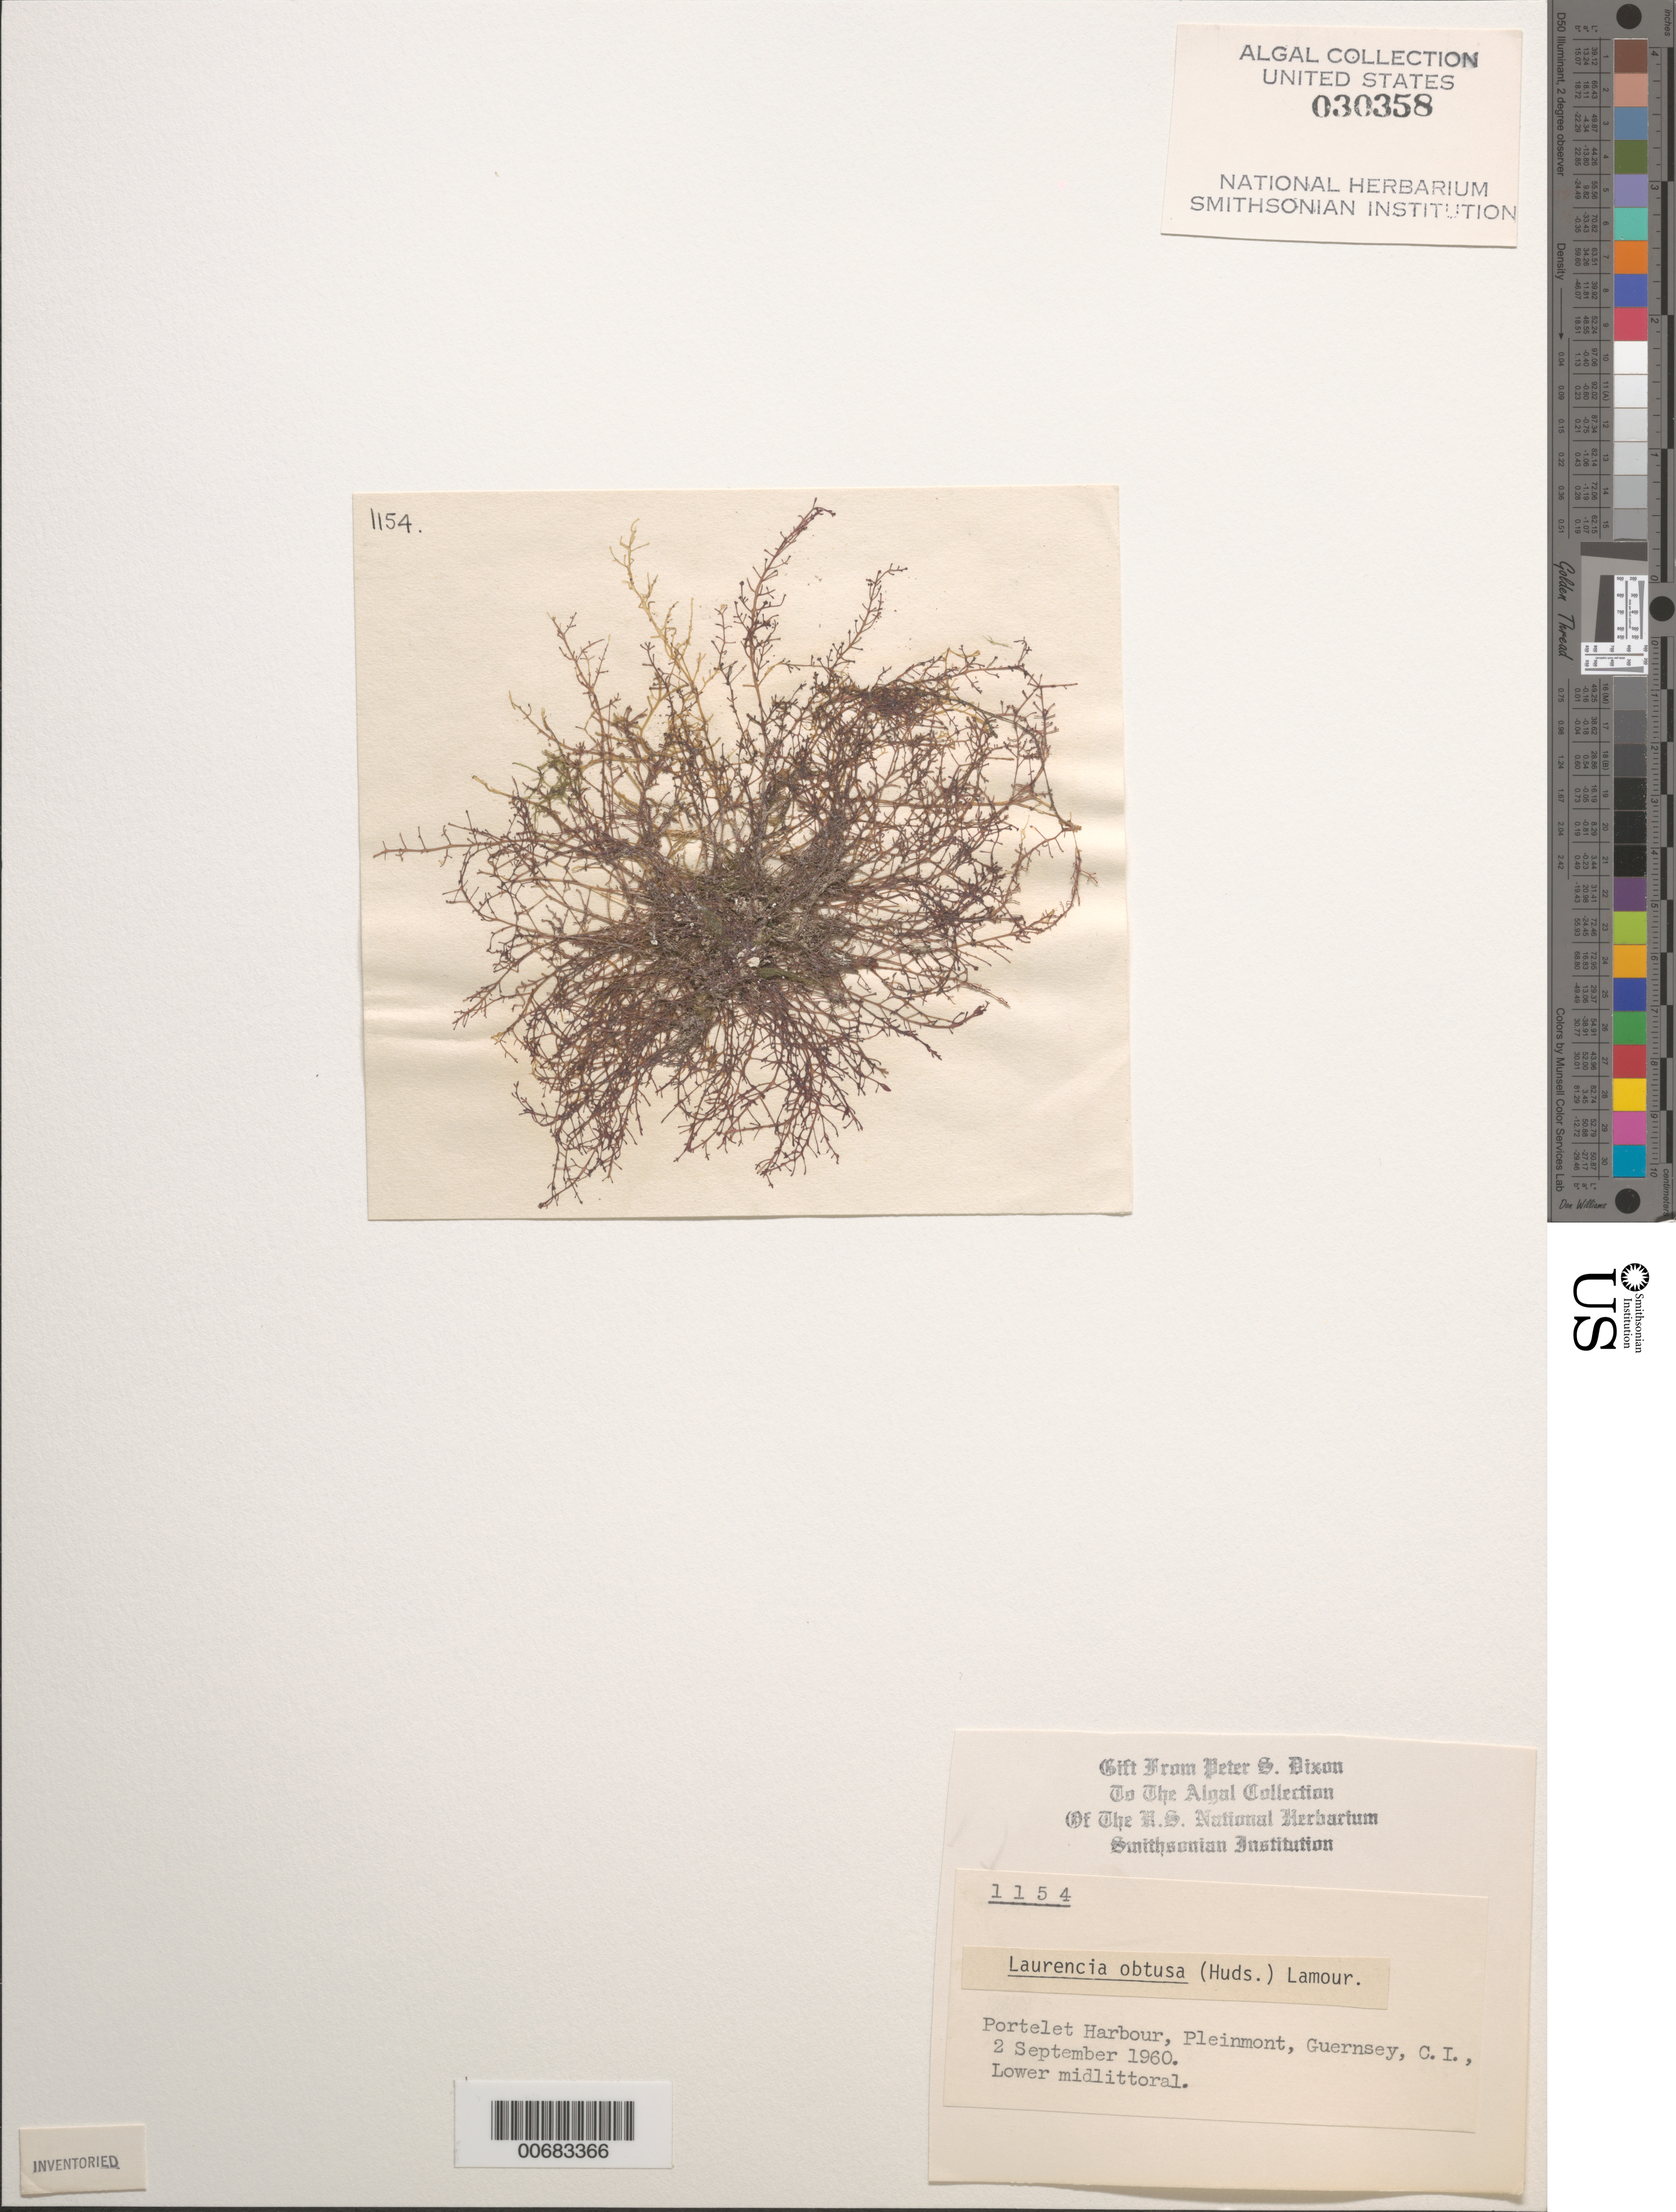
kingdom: Plantae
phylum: Rhodophyta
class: Florideophyceae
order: Ceramiales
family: Rhodomelaceae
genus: Laurencia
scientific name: Laurencia obtusa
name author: (Huds.) J.V.Lamouroux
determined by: Dixon, P. S.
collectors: P. S. Dixon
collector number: PSD 1154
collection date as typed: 02 Sep 1960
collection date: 1960-09-02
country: United Kingdom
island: Guernsey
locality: Portelet Harbor, Pleinmont. Bailiwick of Guernsey.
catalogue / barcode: US 30358